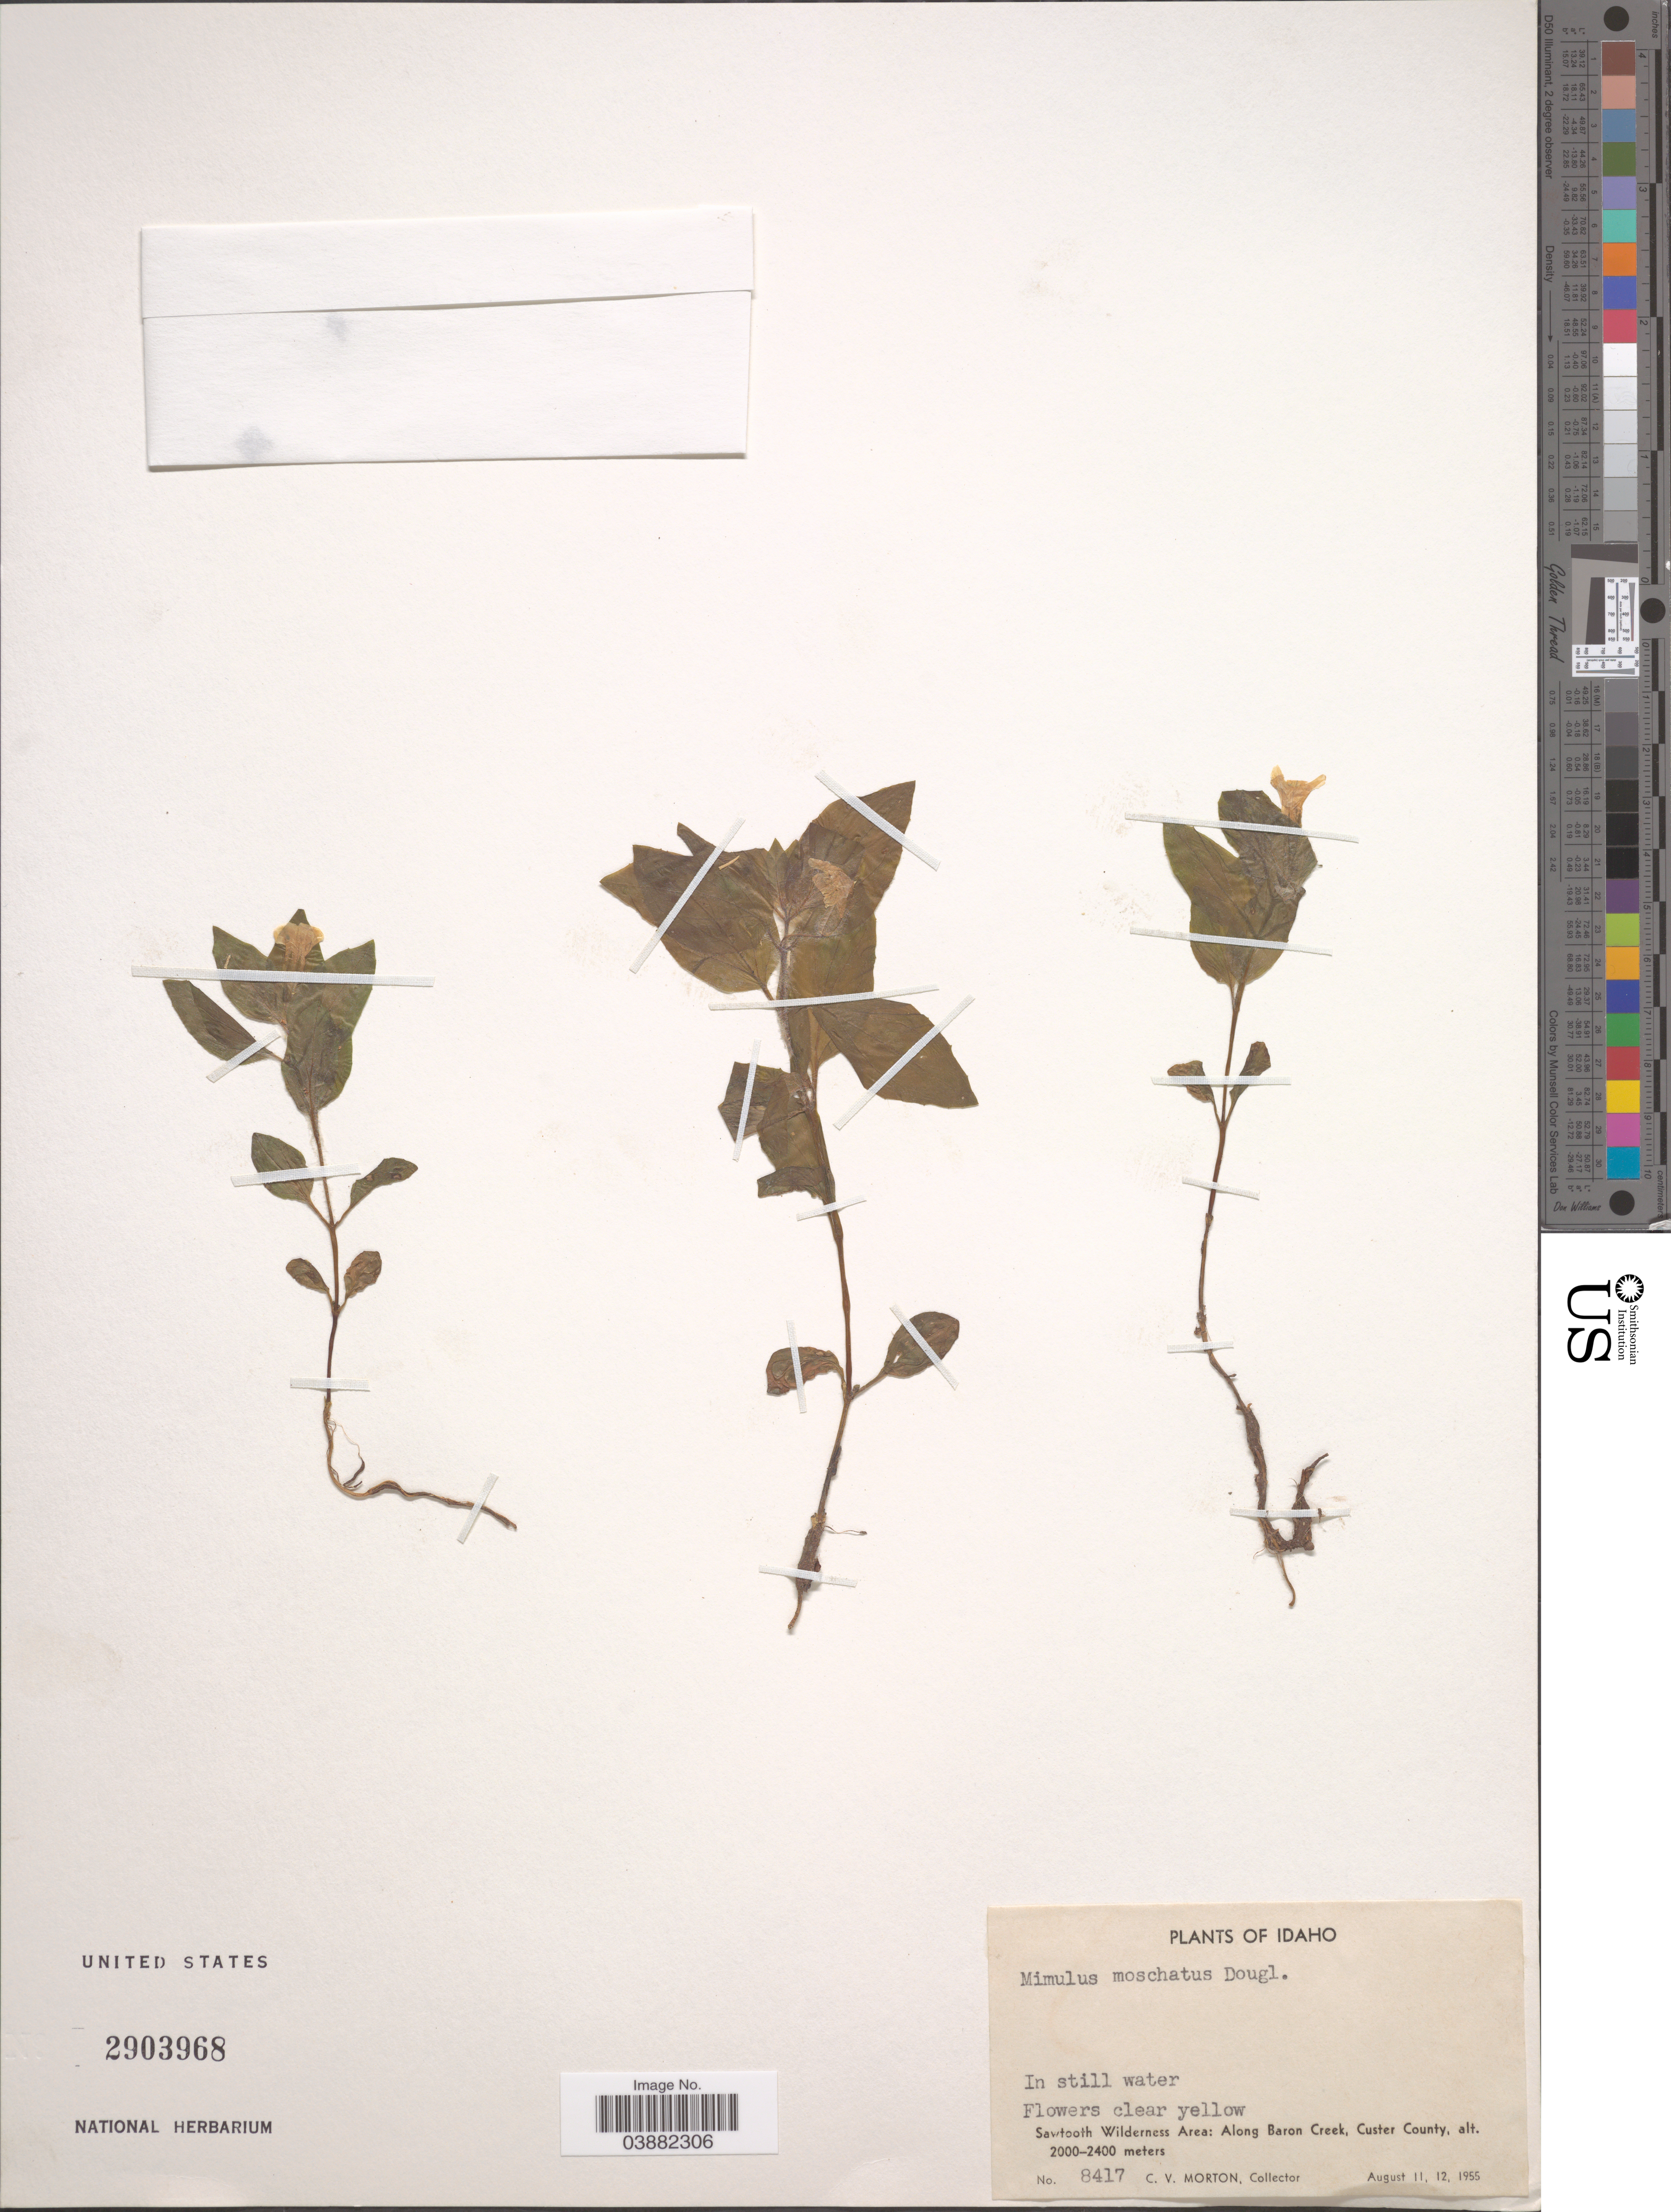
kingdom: Plantae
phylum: Tracheophyta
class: Magnoliopsida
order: Lamiales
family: Phrymaceae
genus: Mimulus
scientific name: Mimulus moschatus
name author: Douglas ex Lindl.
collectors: C. V. Morton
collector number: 8417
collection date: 1955-08-11/1955-08-12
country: United States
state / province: Idaho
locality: Sawtooth Wilderness Area: Along Baron Creek, Custer County.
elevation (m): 2000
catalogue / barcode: US 2903968